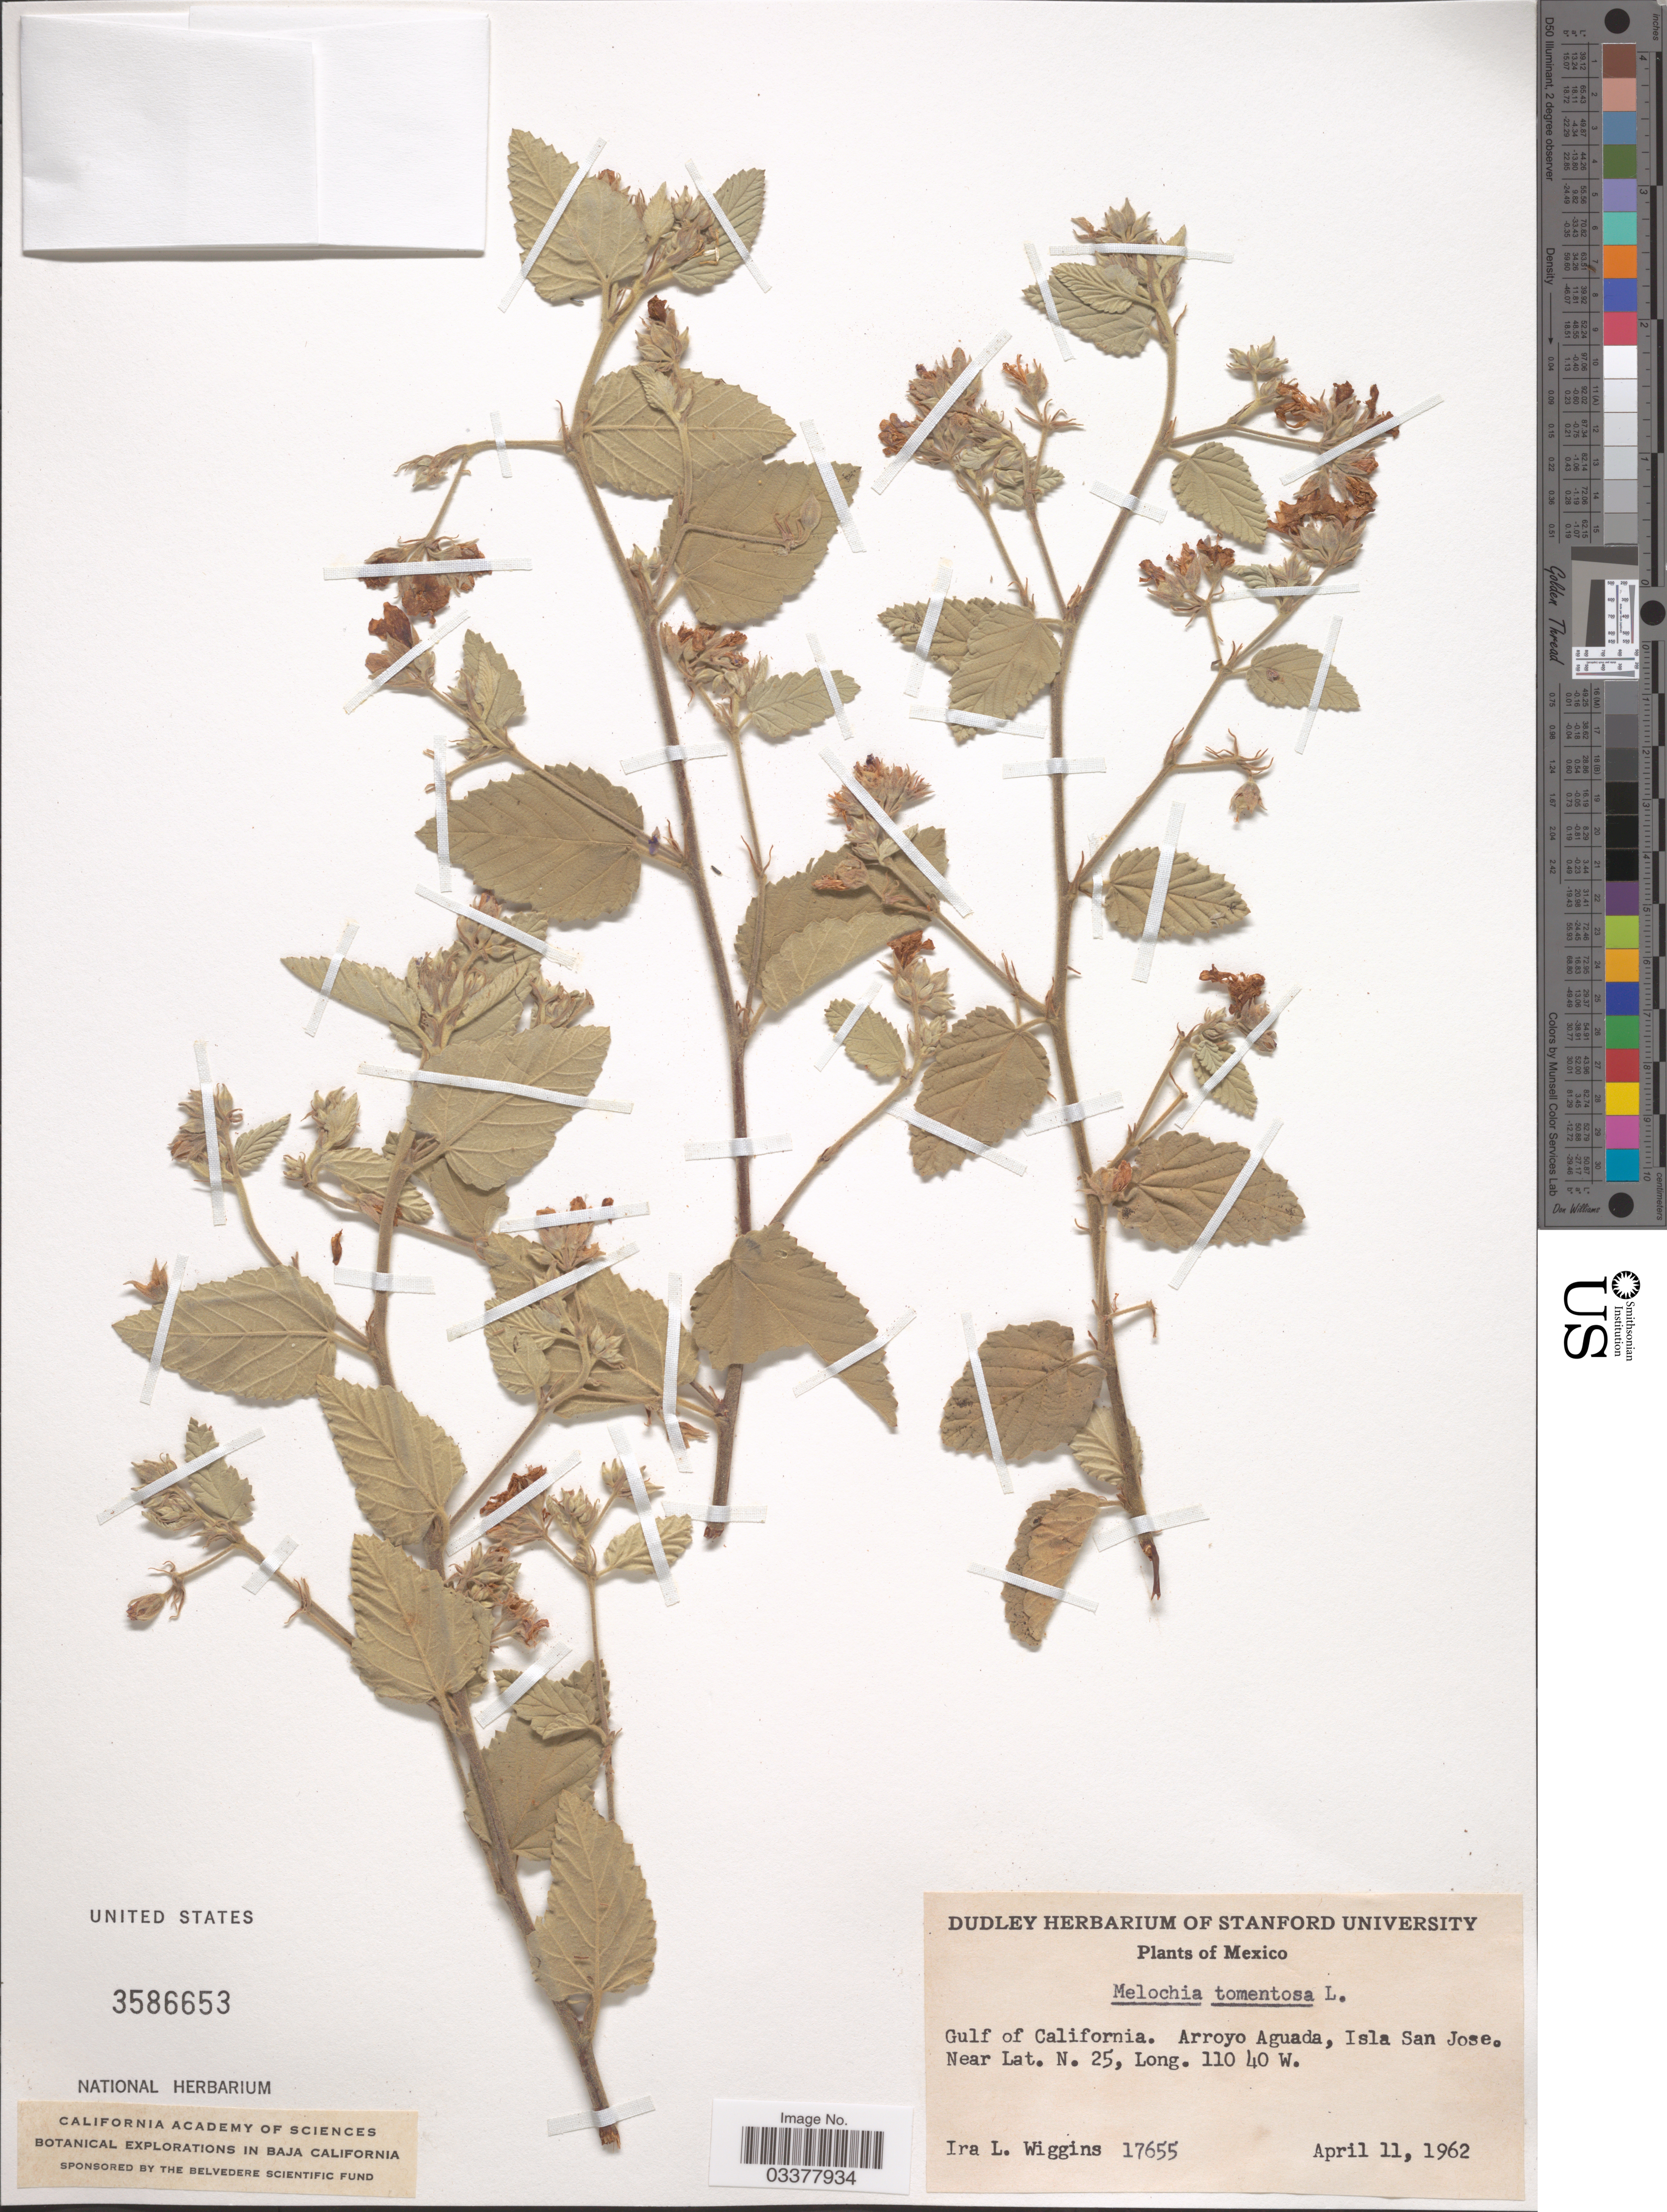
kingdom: Plantae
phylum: Tracheophyta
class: Magnoliopsida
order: Malvales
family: Malvaceae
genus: Melochia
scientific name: Melochia tomentosa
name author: L.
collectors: I. L. Wiggins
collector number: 17655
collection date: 1962-04-11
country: Mexico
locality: Gulf of California. Arroyo Aguada, Isla San Jose.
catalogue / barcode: US 3586653